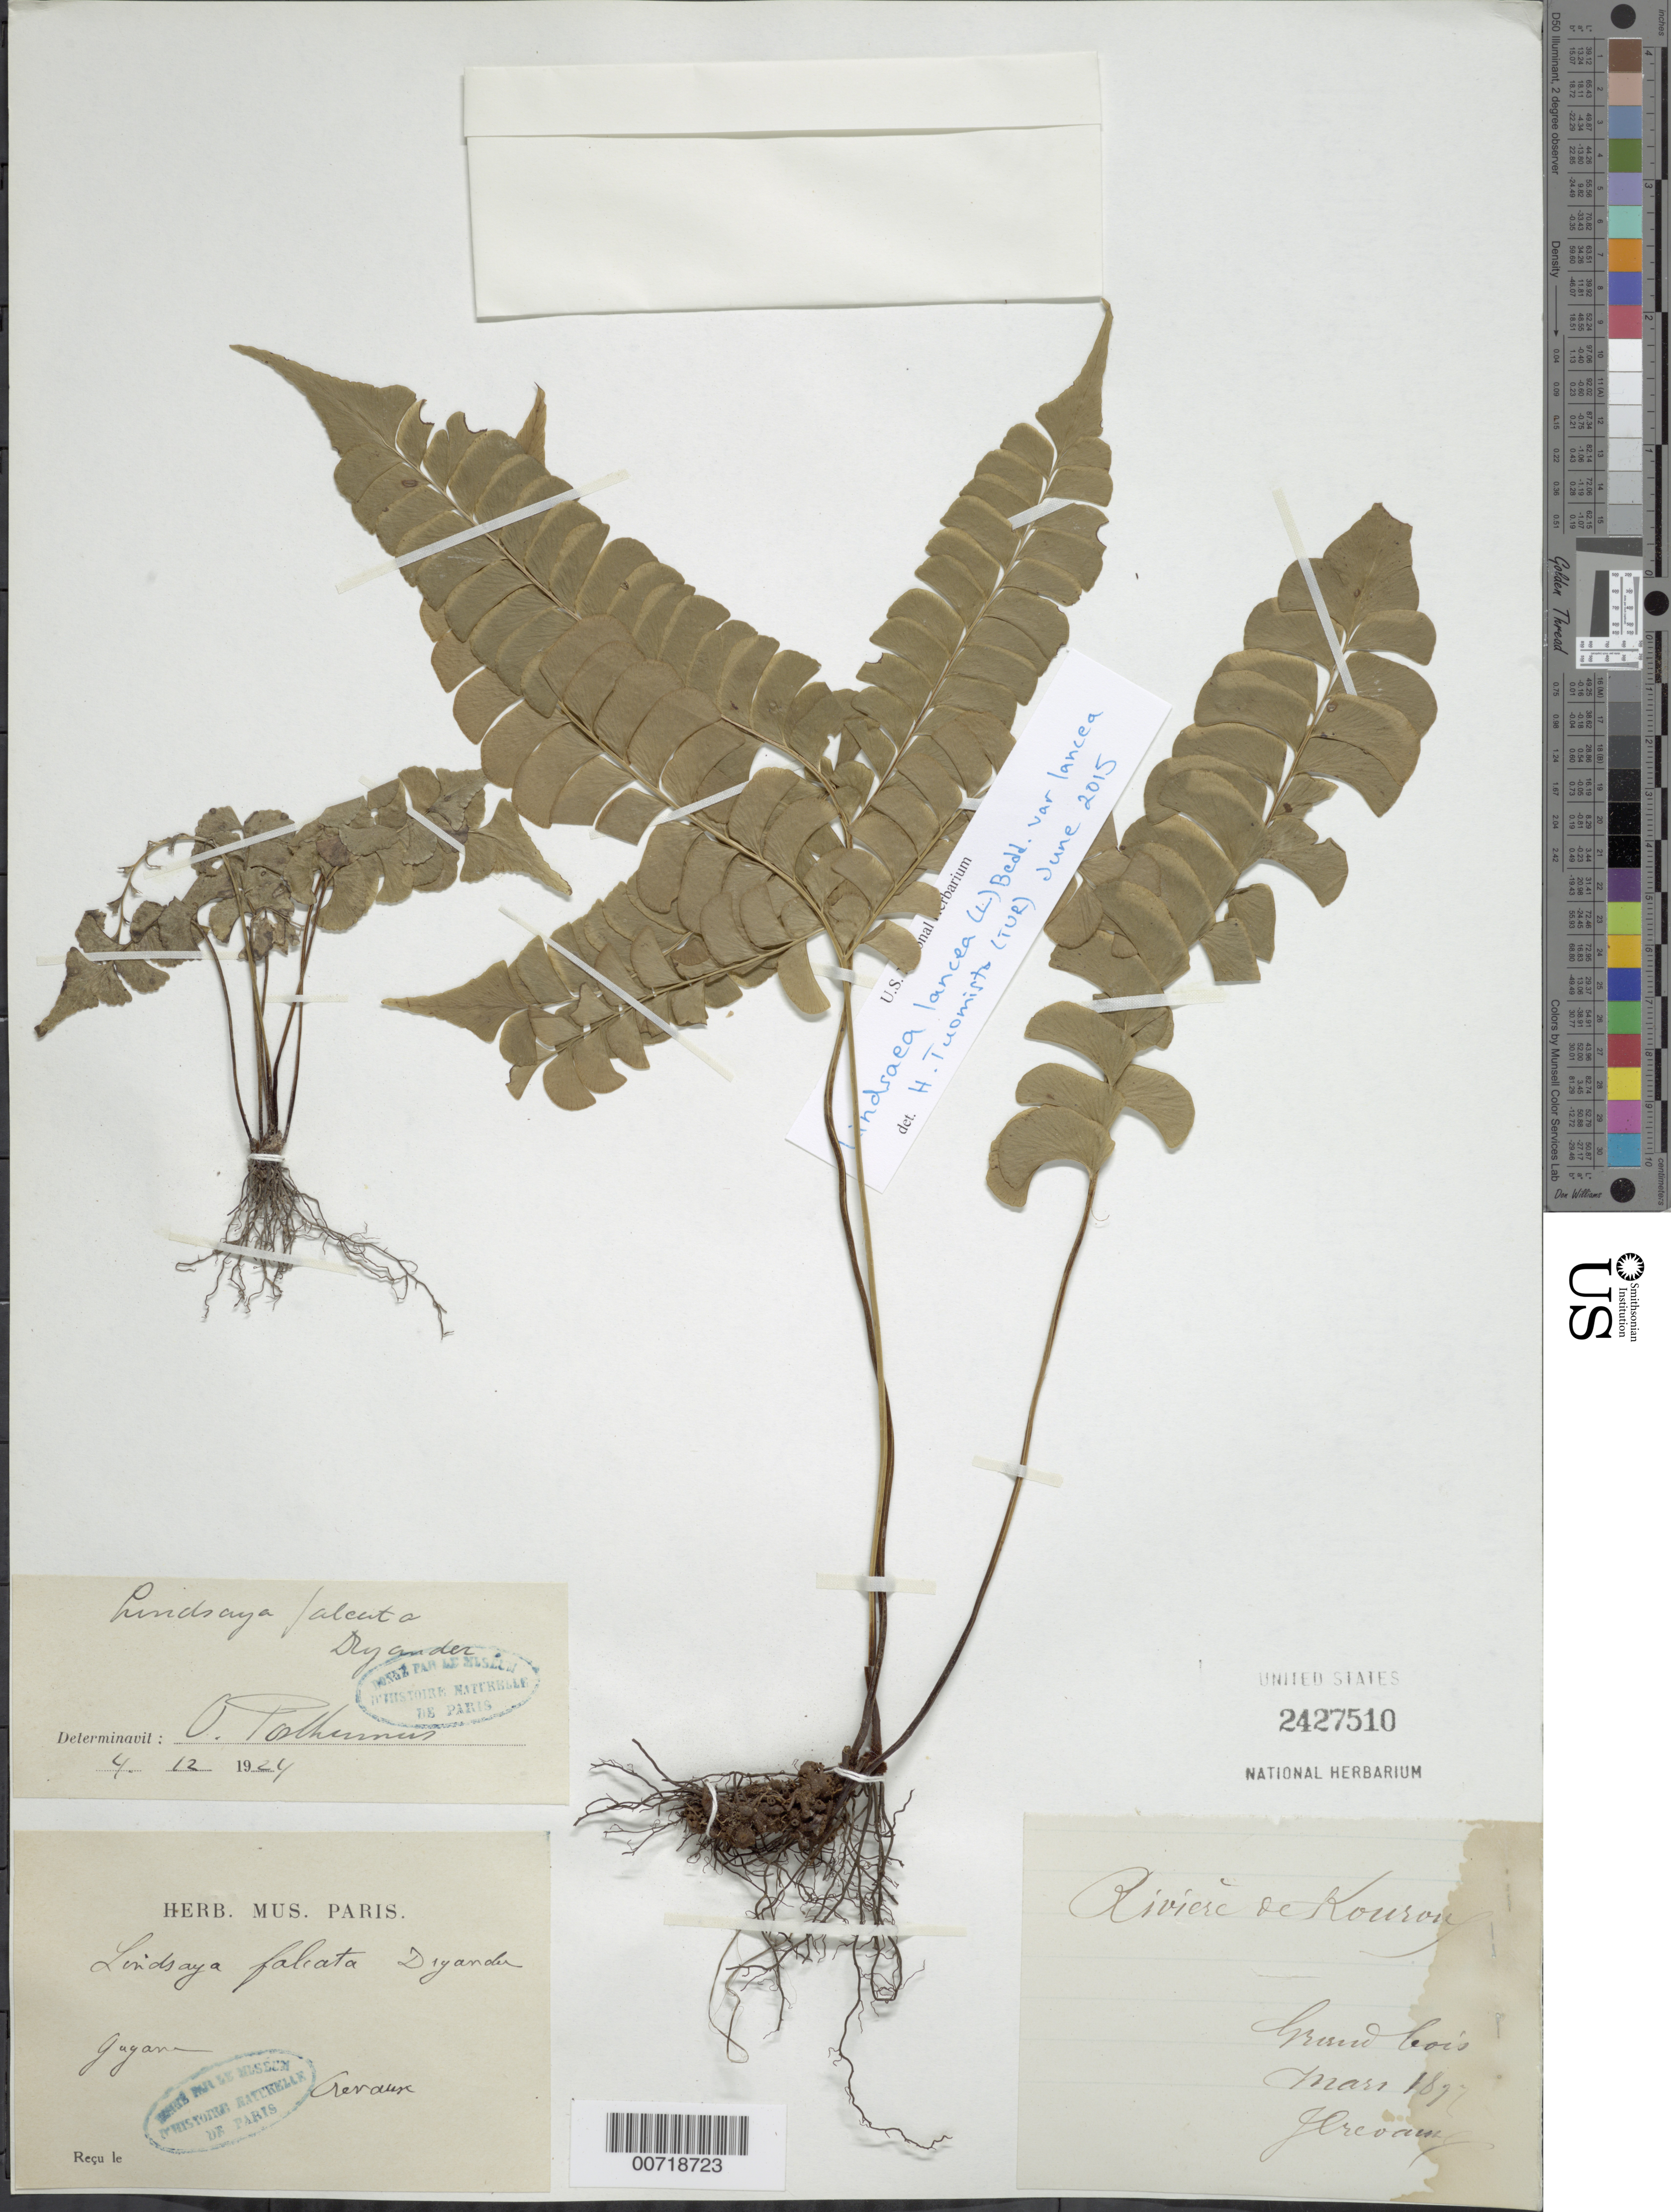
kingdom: Plantae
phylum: Tracheophyta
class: Polypodiopsida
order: Polypodiales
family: Lindsaeaceae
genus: Lindsaea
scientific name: Lindsaea lancea var. lancea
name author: (L.) Bedd.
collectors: J. Crevany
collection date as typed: March 1897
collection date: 1897-03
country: French Guiana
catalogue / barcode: US 2427510